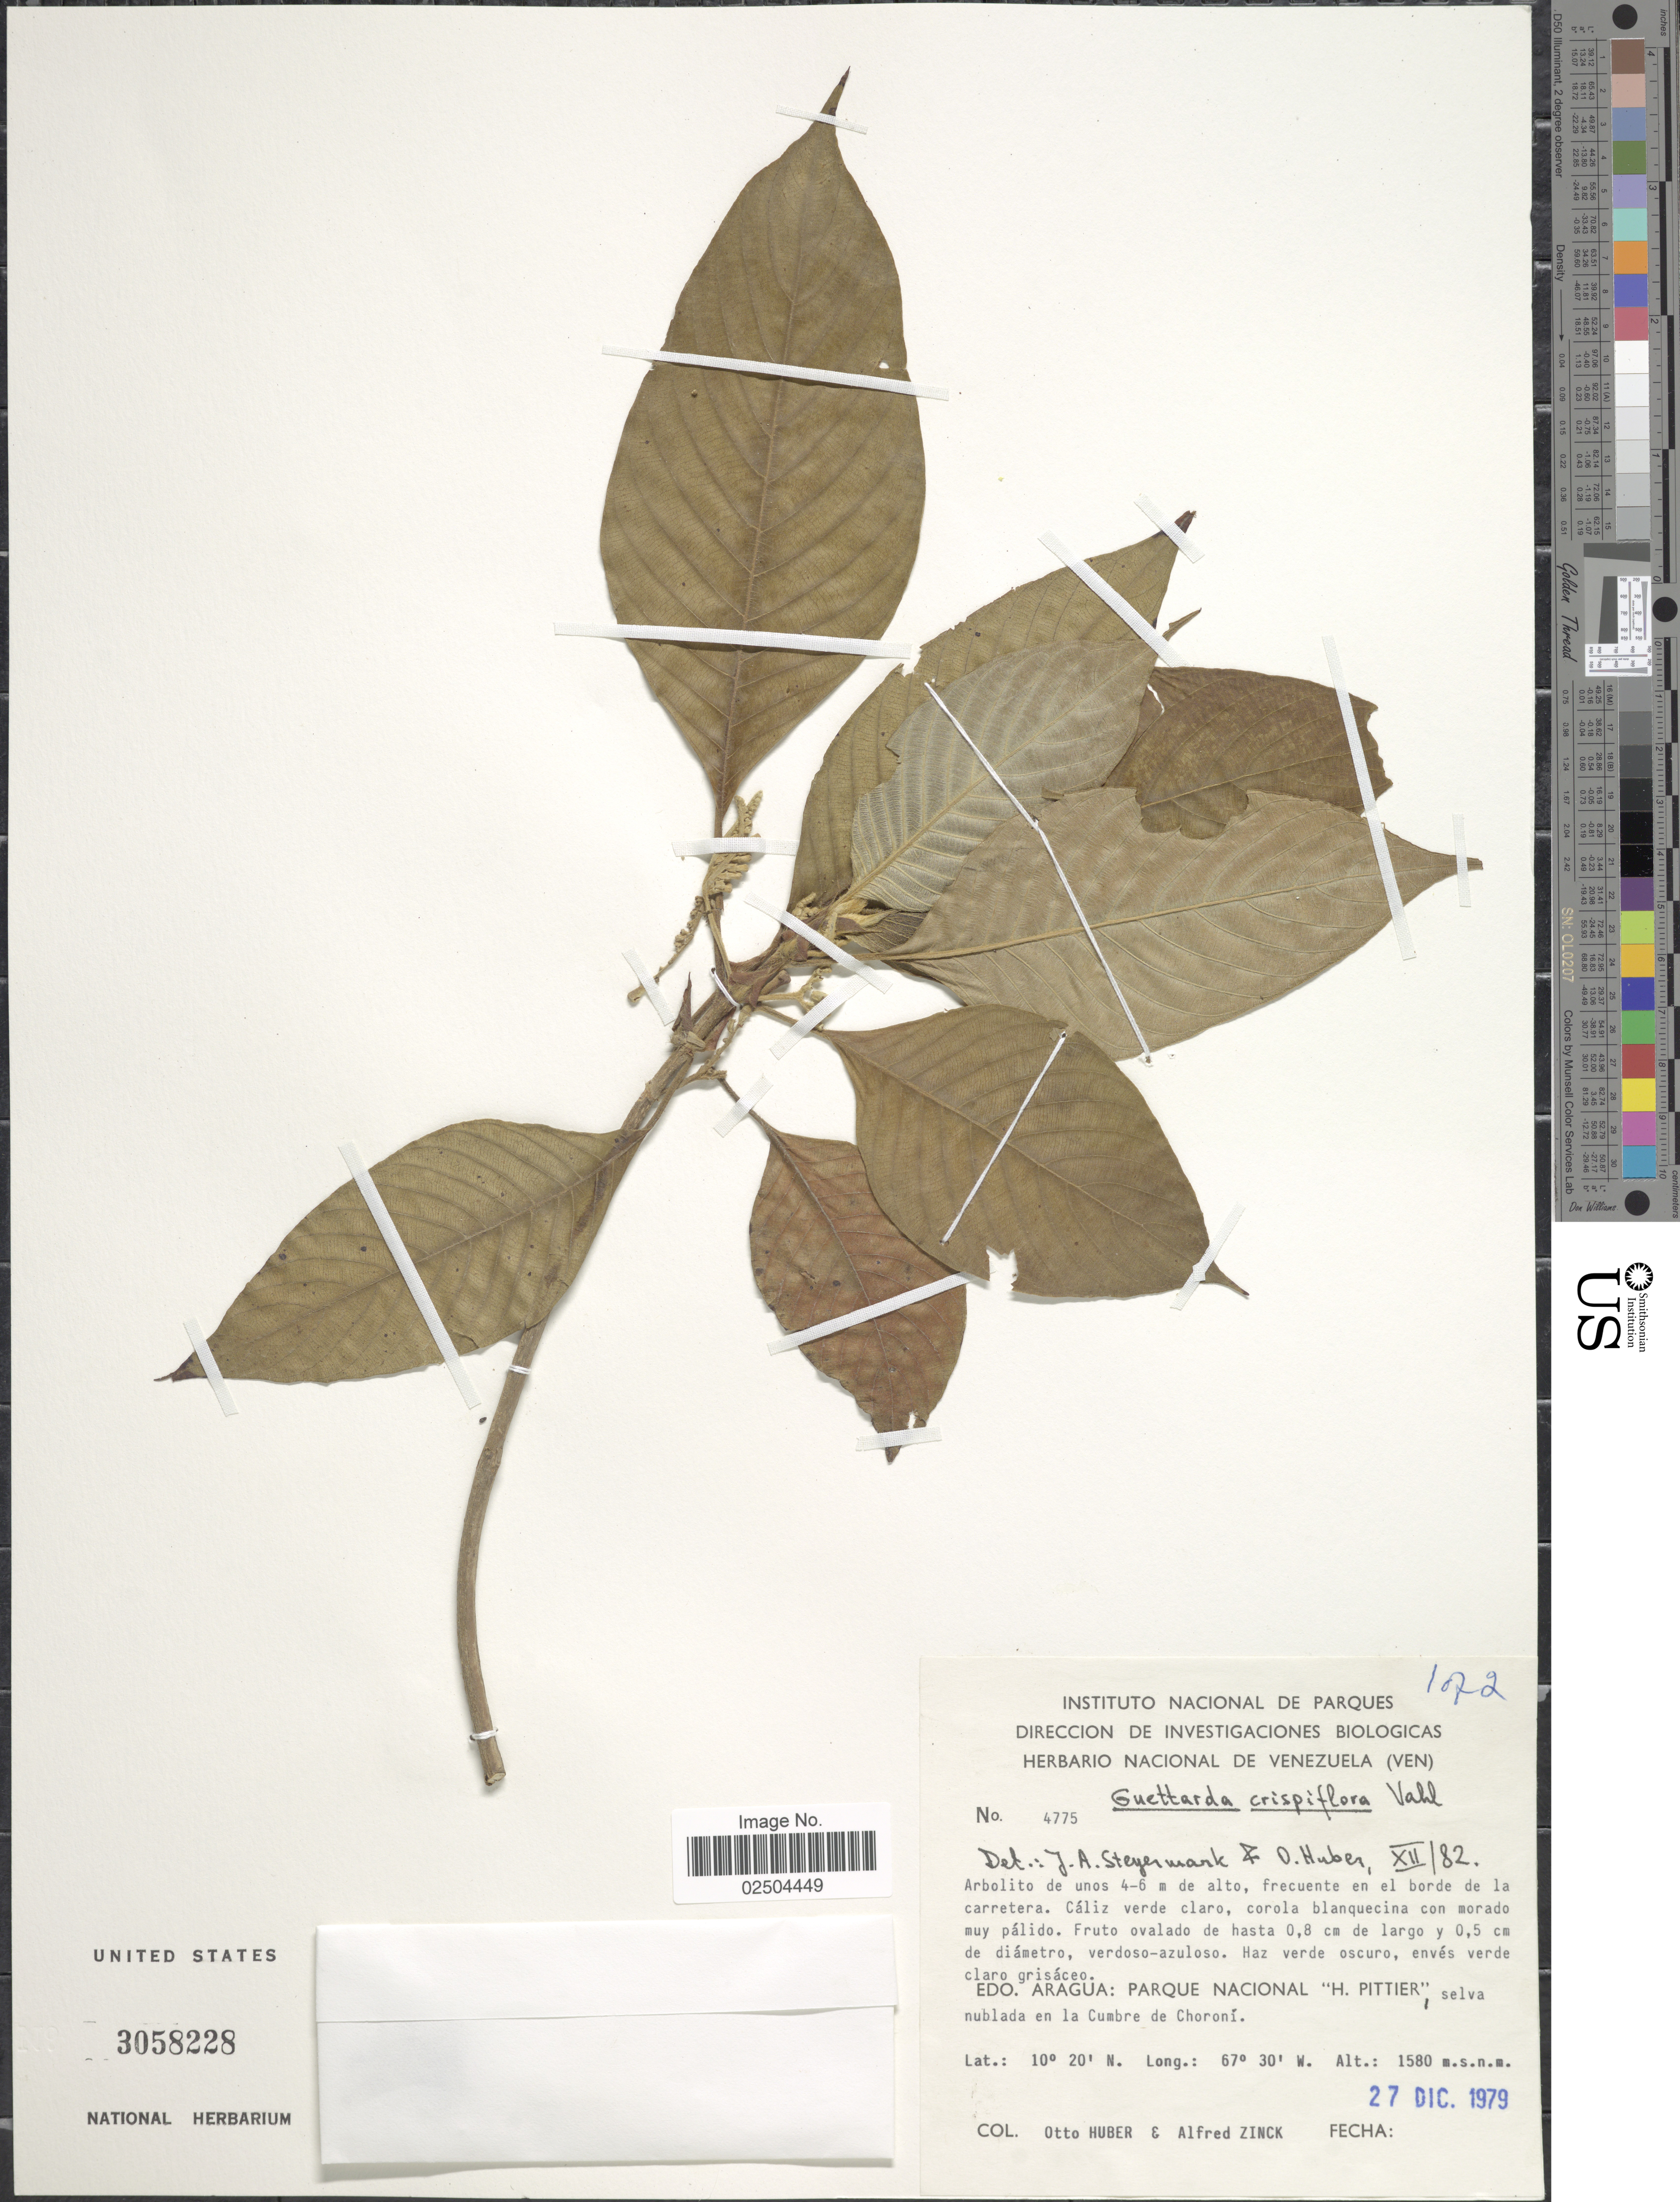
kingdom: Plantae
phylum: Tracheophyta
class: Magnoliopsida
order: Gentianales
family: Rubiaceae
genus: Guettarda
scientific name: Guettarda crispiflora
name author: Vahl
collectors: O. Huber & A. Zinck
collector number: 4775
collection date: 1979-12-27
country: Venezuela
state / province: Aragua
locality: Edo. Aragua: Parque Nacional "H. Pittier" nublada en la Cumbre de Choroni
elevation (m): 1580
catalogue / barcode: US 3058228